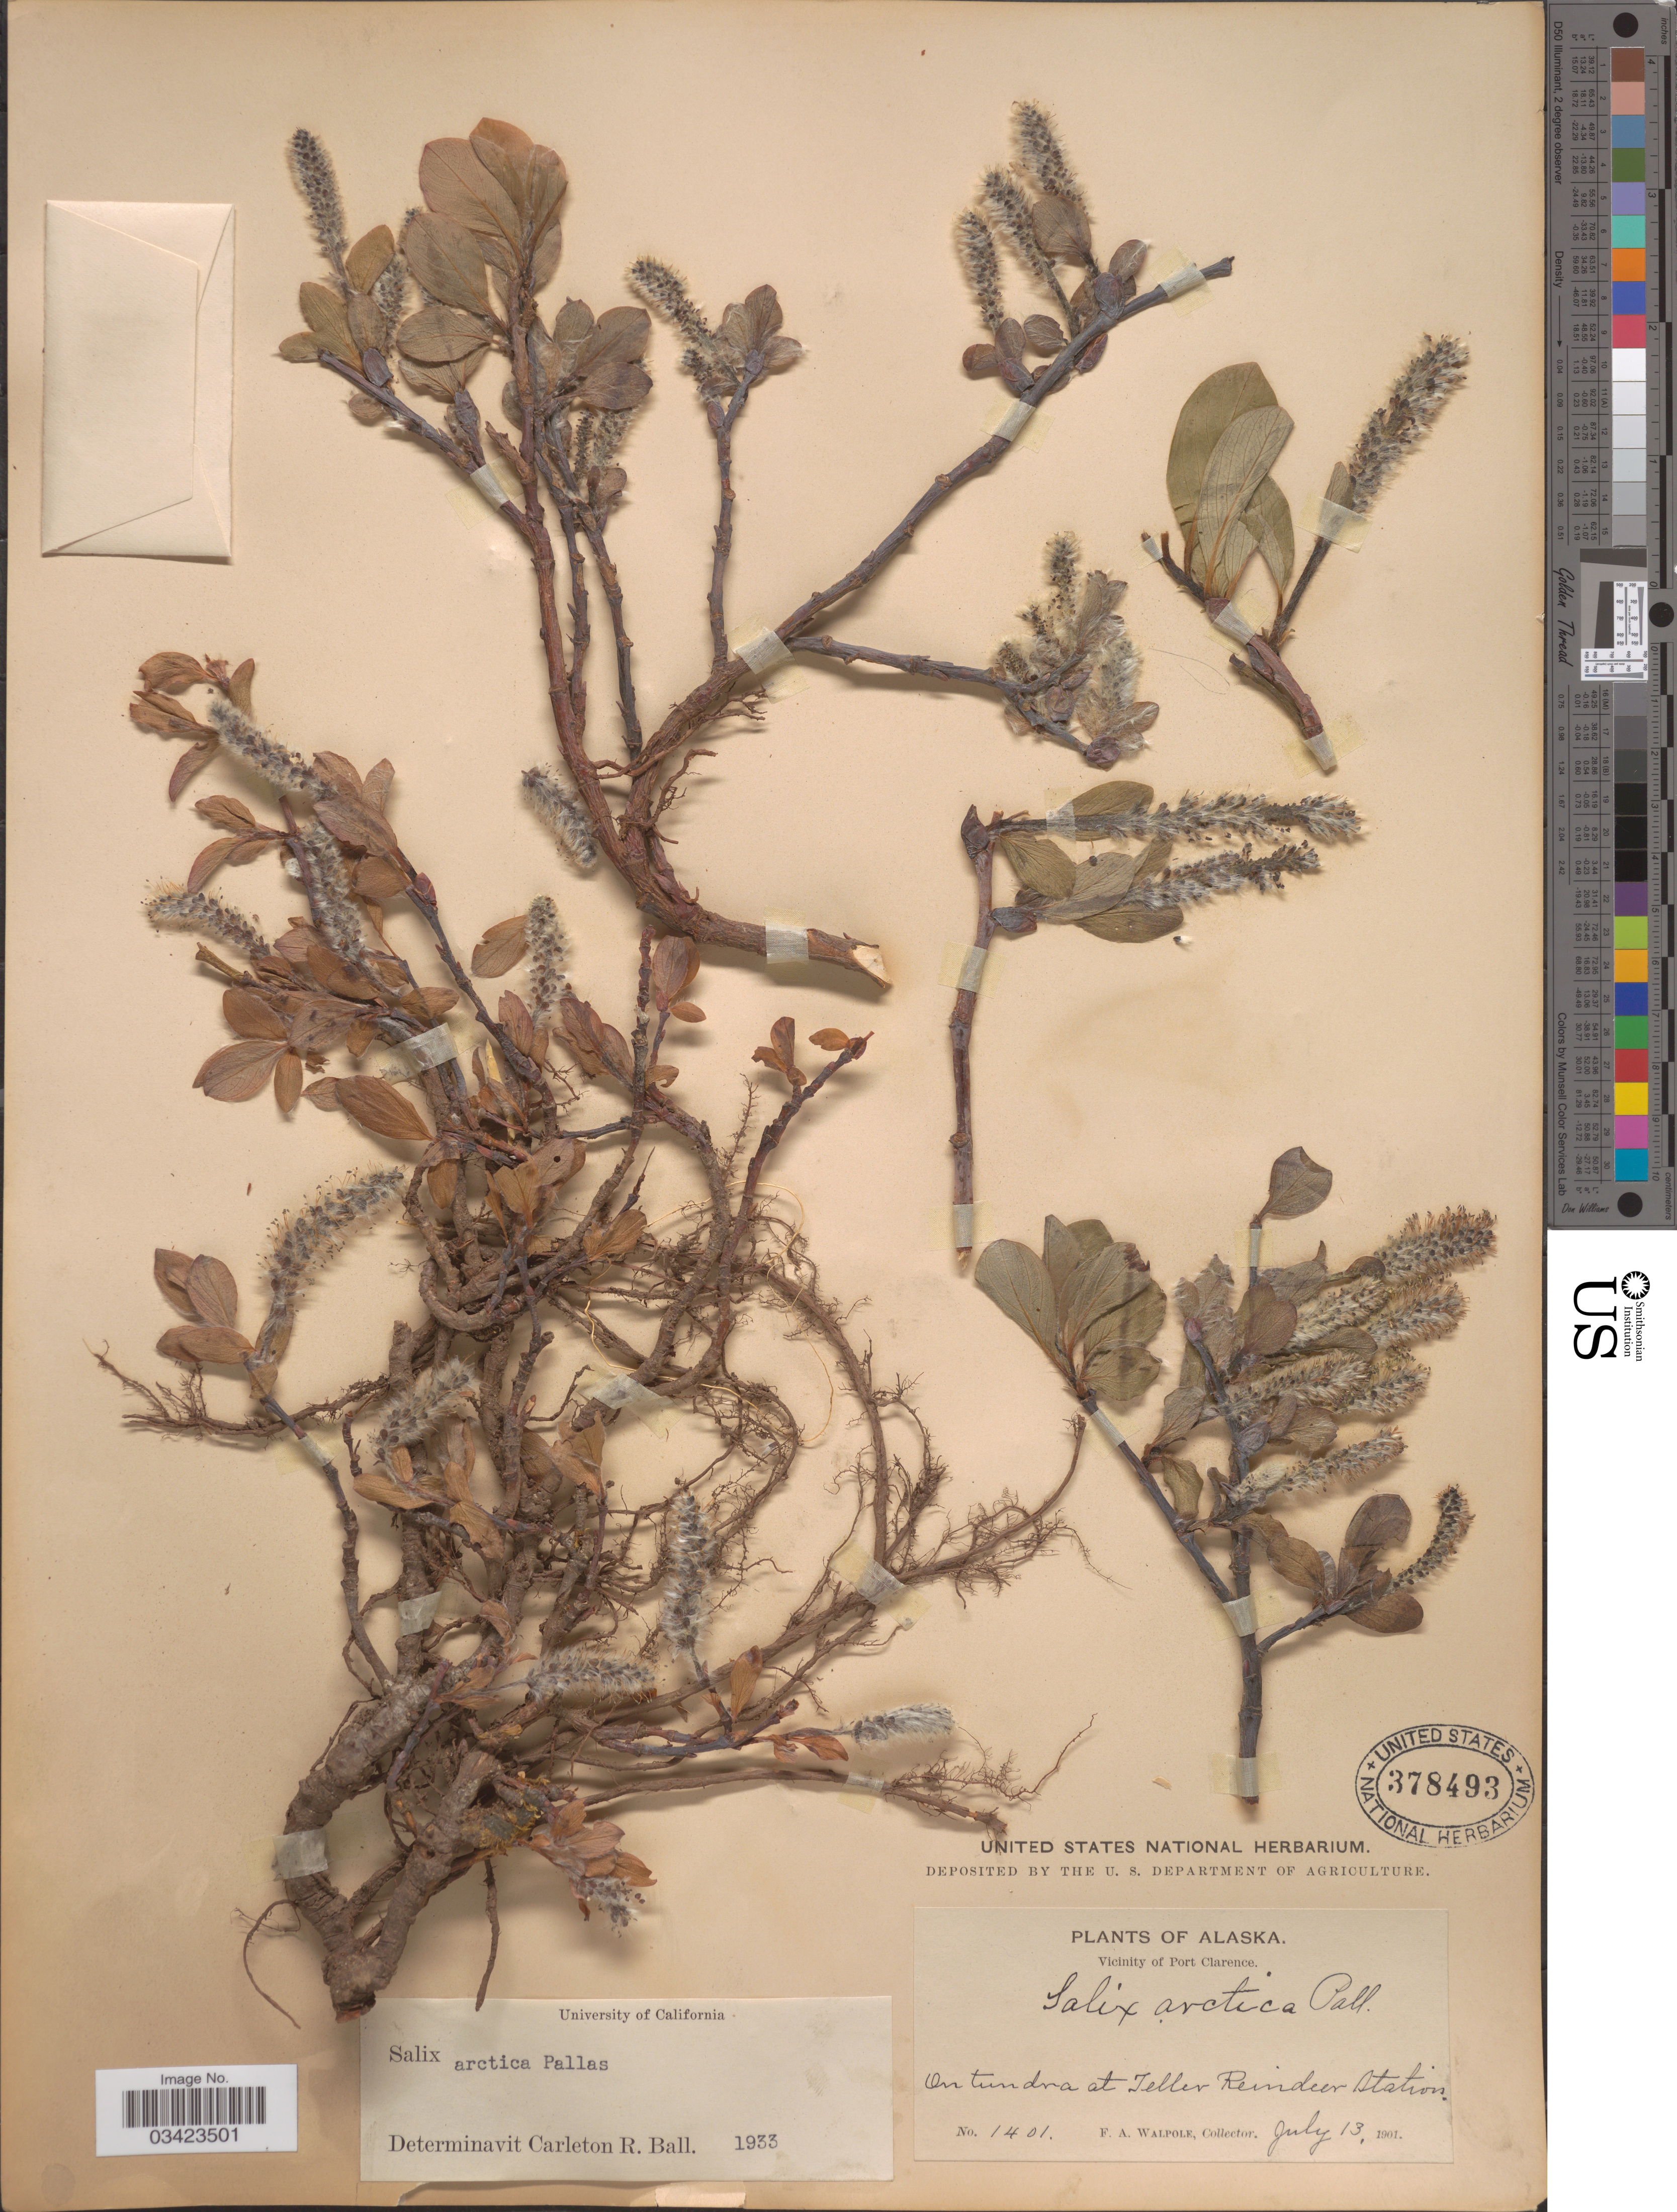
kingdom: Plantae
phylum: Tracheophyta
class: Magnoliopsida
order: Malpighiales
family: Salicaceae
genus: Salix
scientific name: Salix arctica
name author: Pall.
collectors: F. Walpole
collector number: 1401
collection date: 1901-07-13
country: United States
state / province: Alaska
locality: Vicinity of Port Clarence. On tundra at Teller Reindeer Station.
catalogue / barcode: US 378493